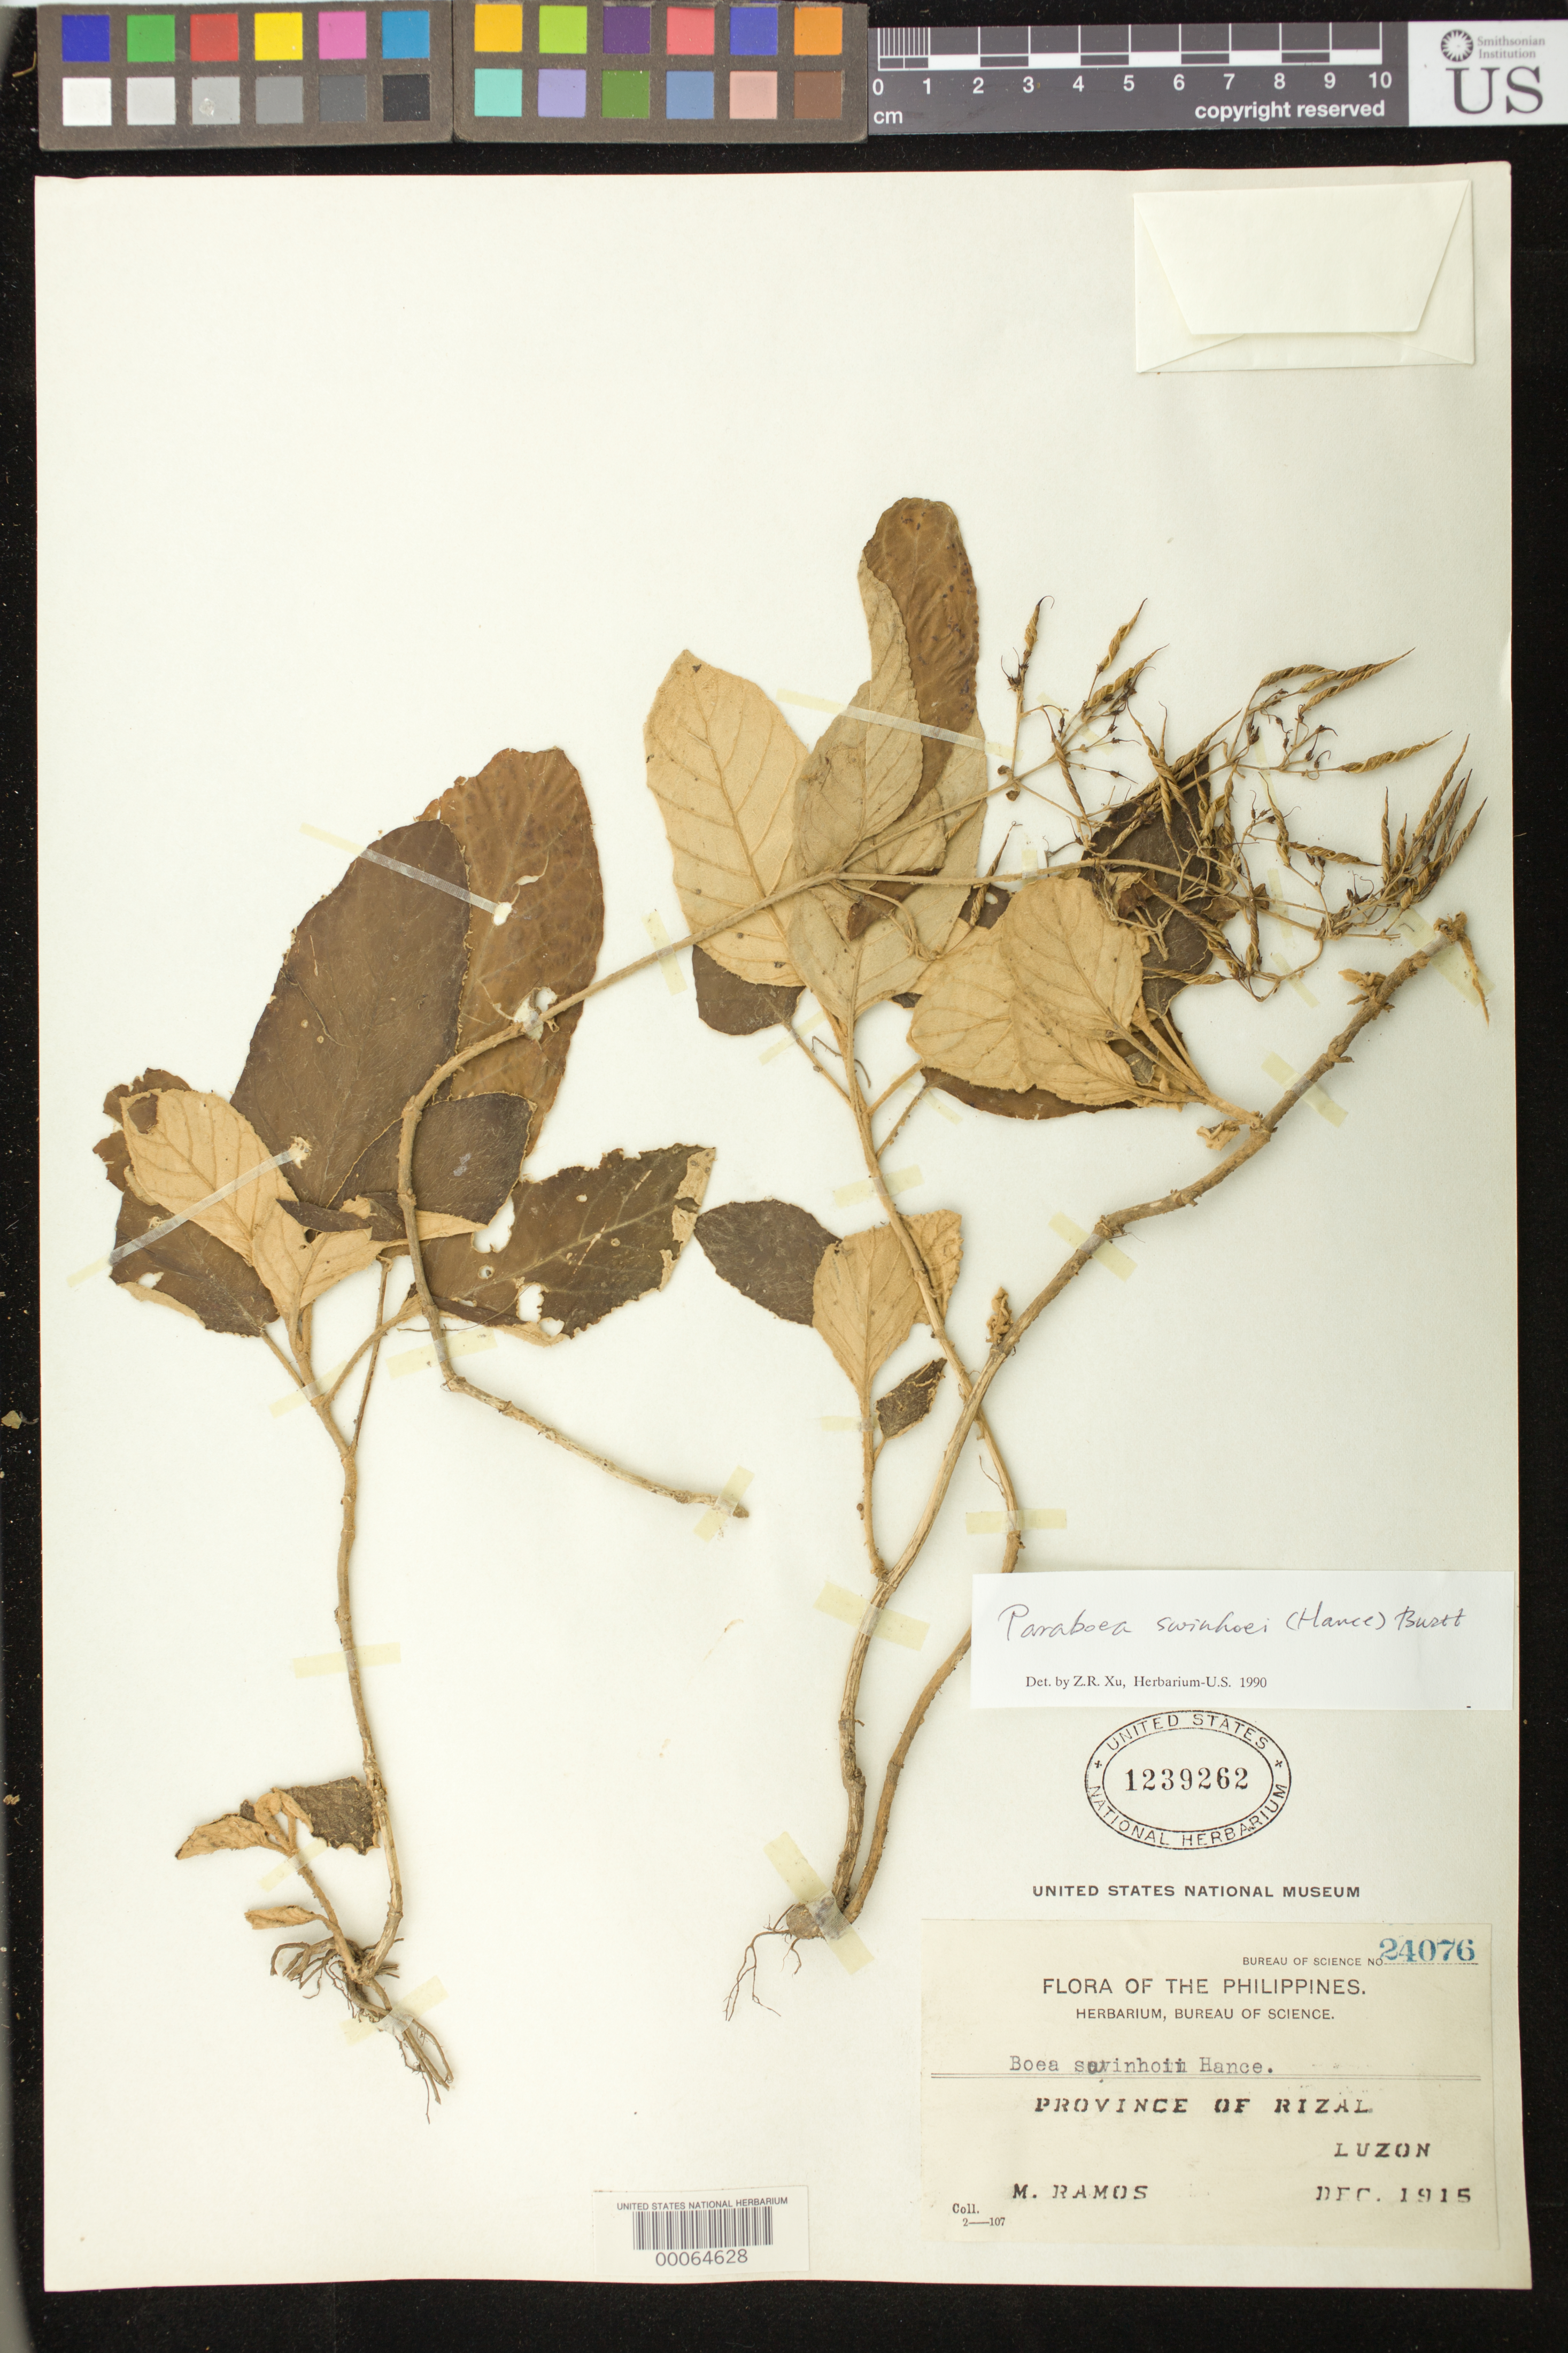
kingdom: Plantae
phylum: Tracheophyta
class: Magnoliopsida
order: Lamiales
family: Gesneriaceae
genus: Paraboea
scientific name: Paraboea rufescens var. umbellata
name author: (Drake) K.Y. Pan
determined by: Xu, Z. R.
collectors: M. Ramos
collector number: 24076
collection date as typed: Dec 1915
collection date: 1915-12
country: Philippines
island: Luzon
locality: Rizal province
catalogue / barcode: US 1239262